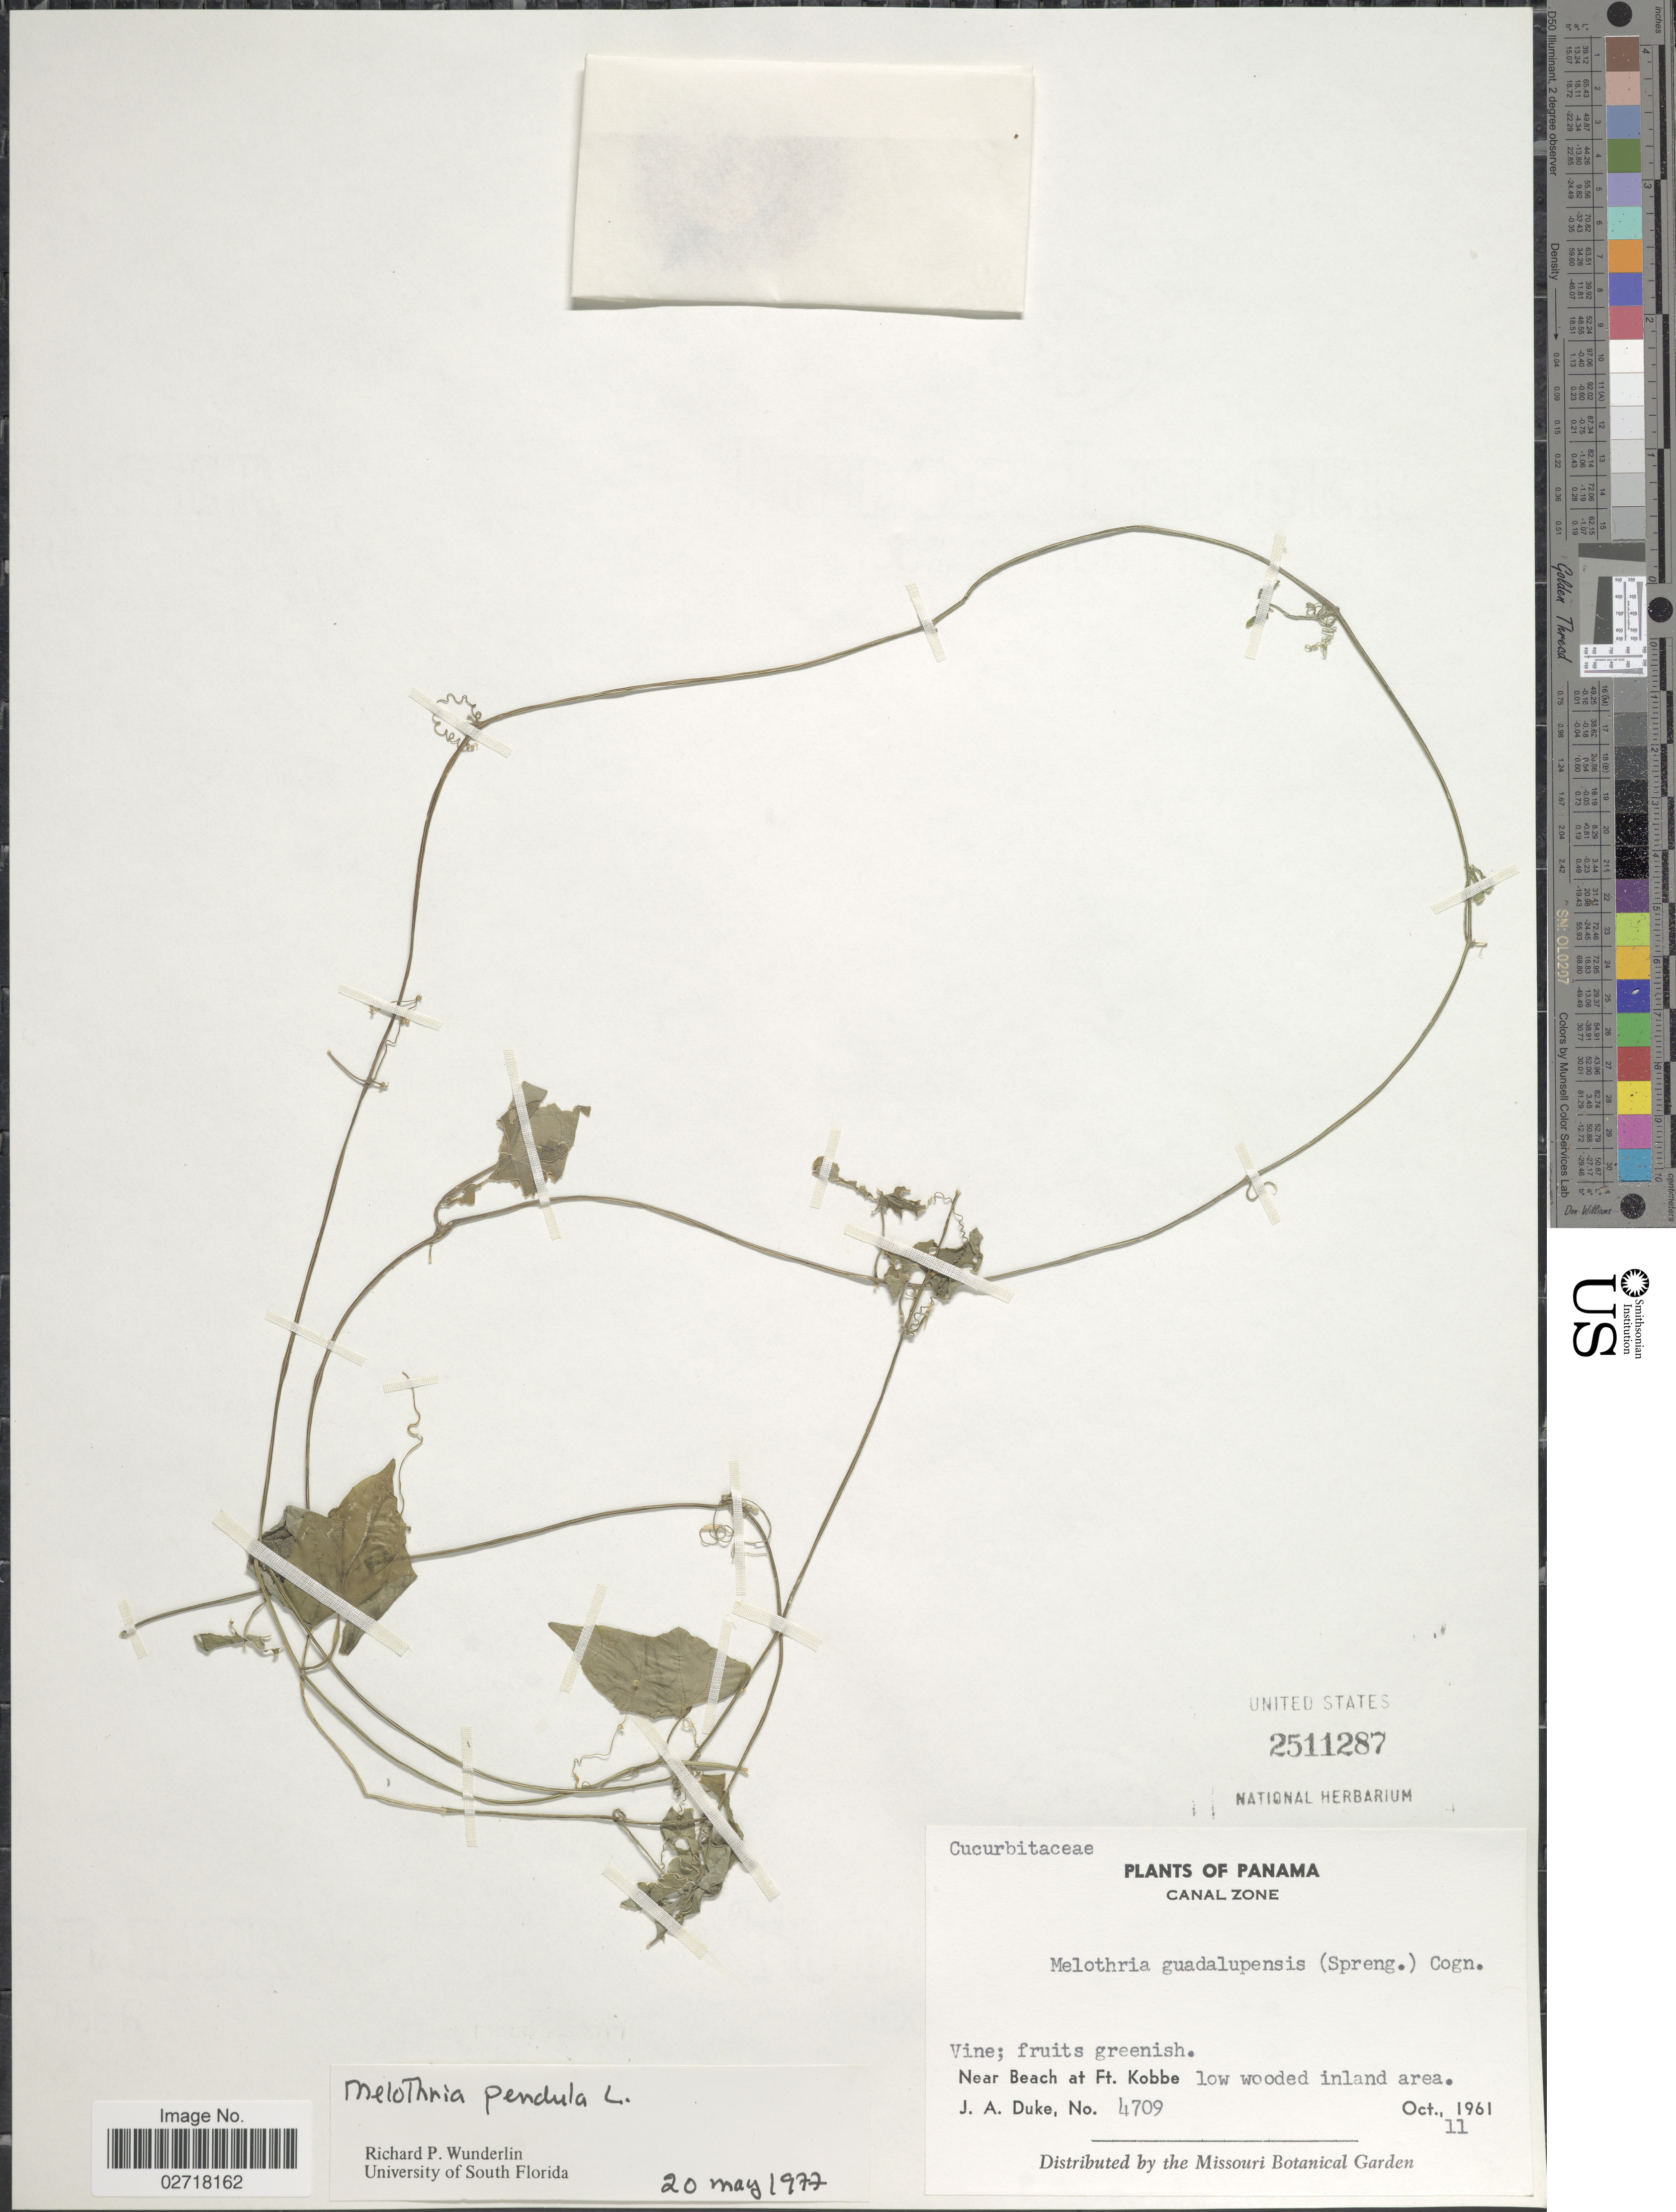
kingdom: Plantae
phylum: Tracheophyta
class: Magnoliopsida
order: Cucurbitales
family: Cucurbitaceae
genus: Melothria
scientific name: Melothria pendula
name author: L.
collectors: J. A. Duke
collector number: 4709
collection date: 1961-10-11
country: Panama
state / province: Colón / Panamá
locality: Canal Zone. Near Beach at Ft. Kobbe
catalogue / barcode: US 2511287